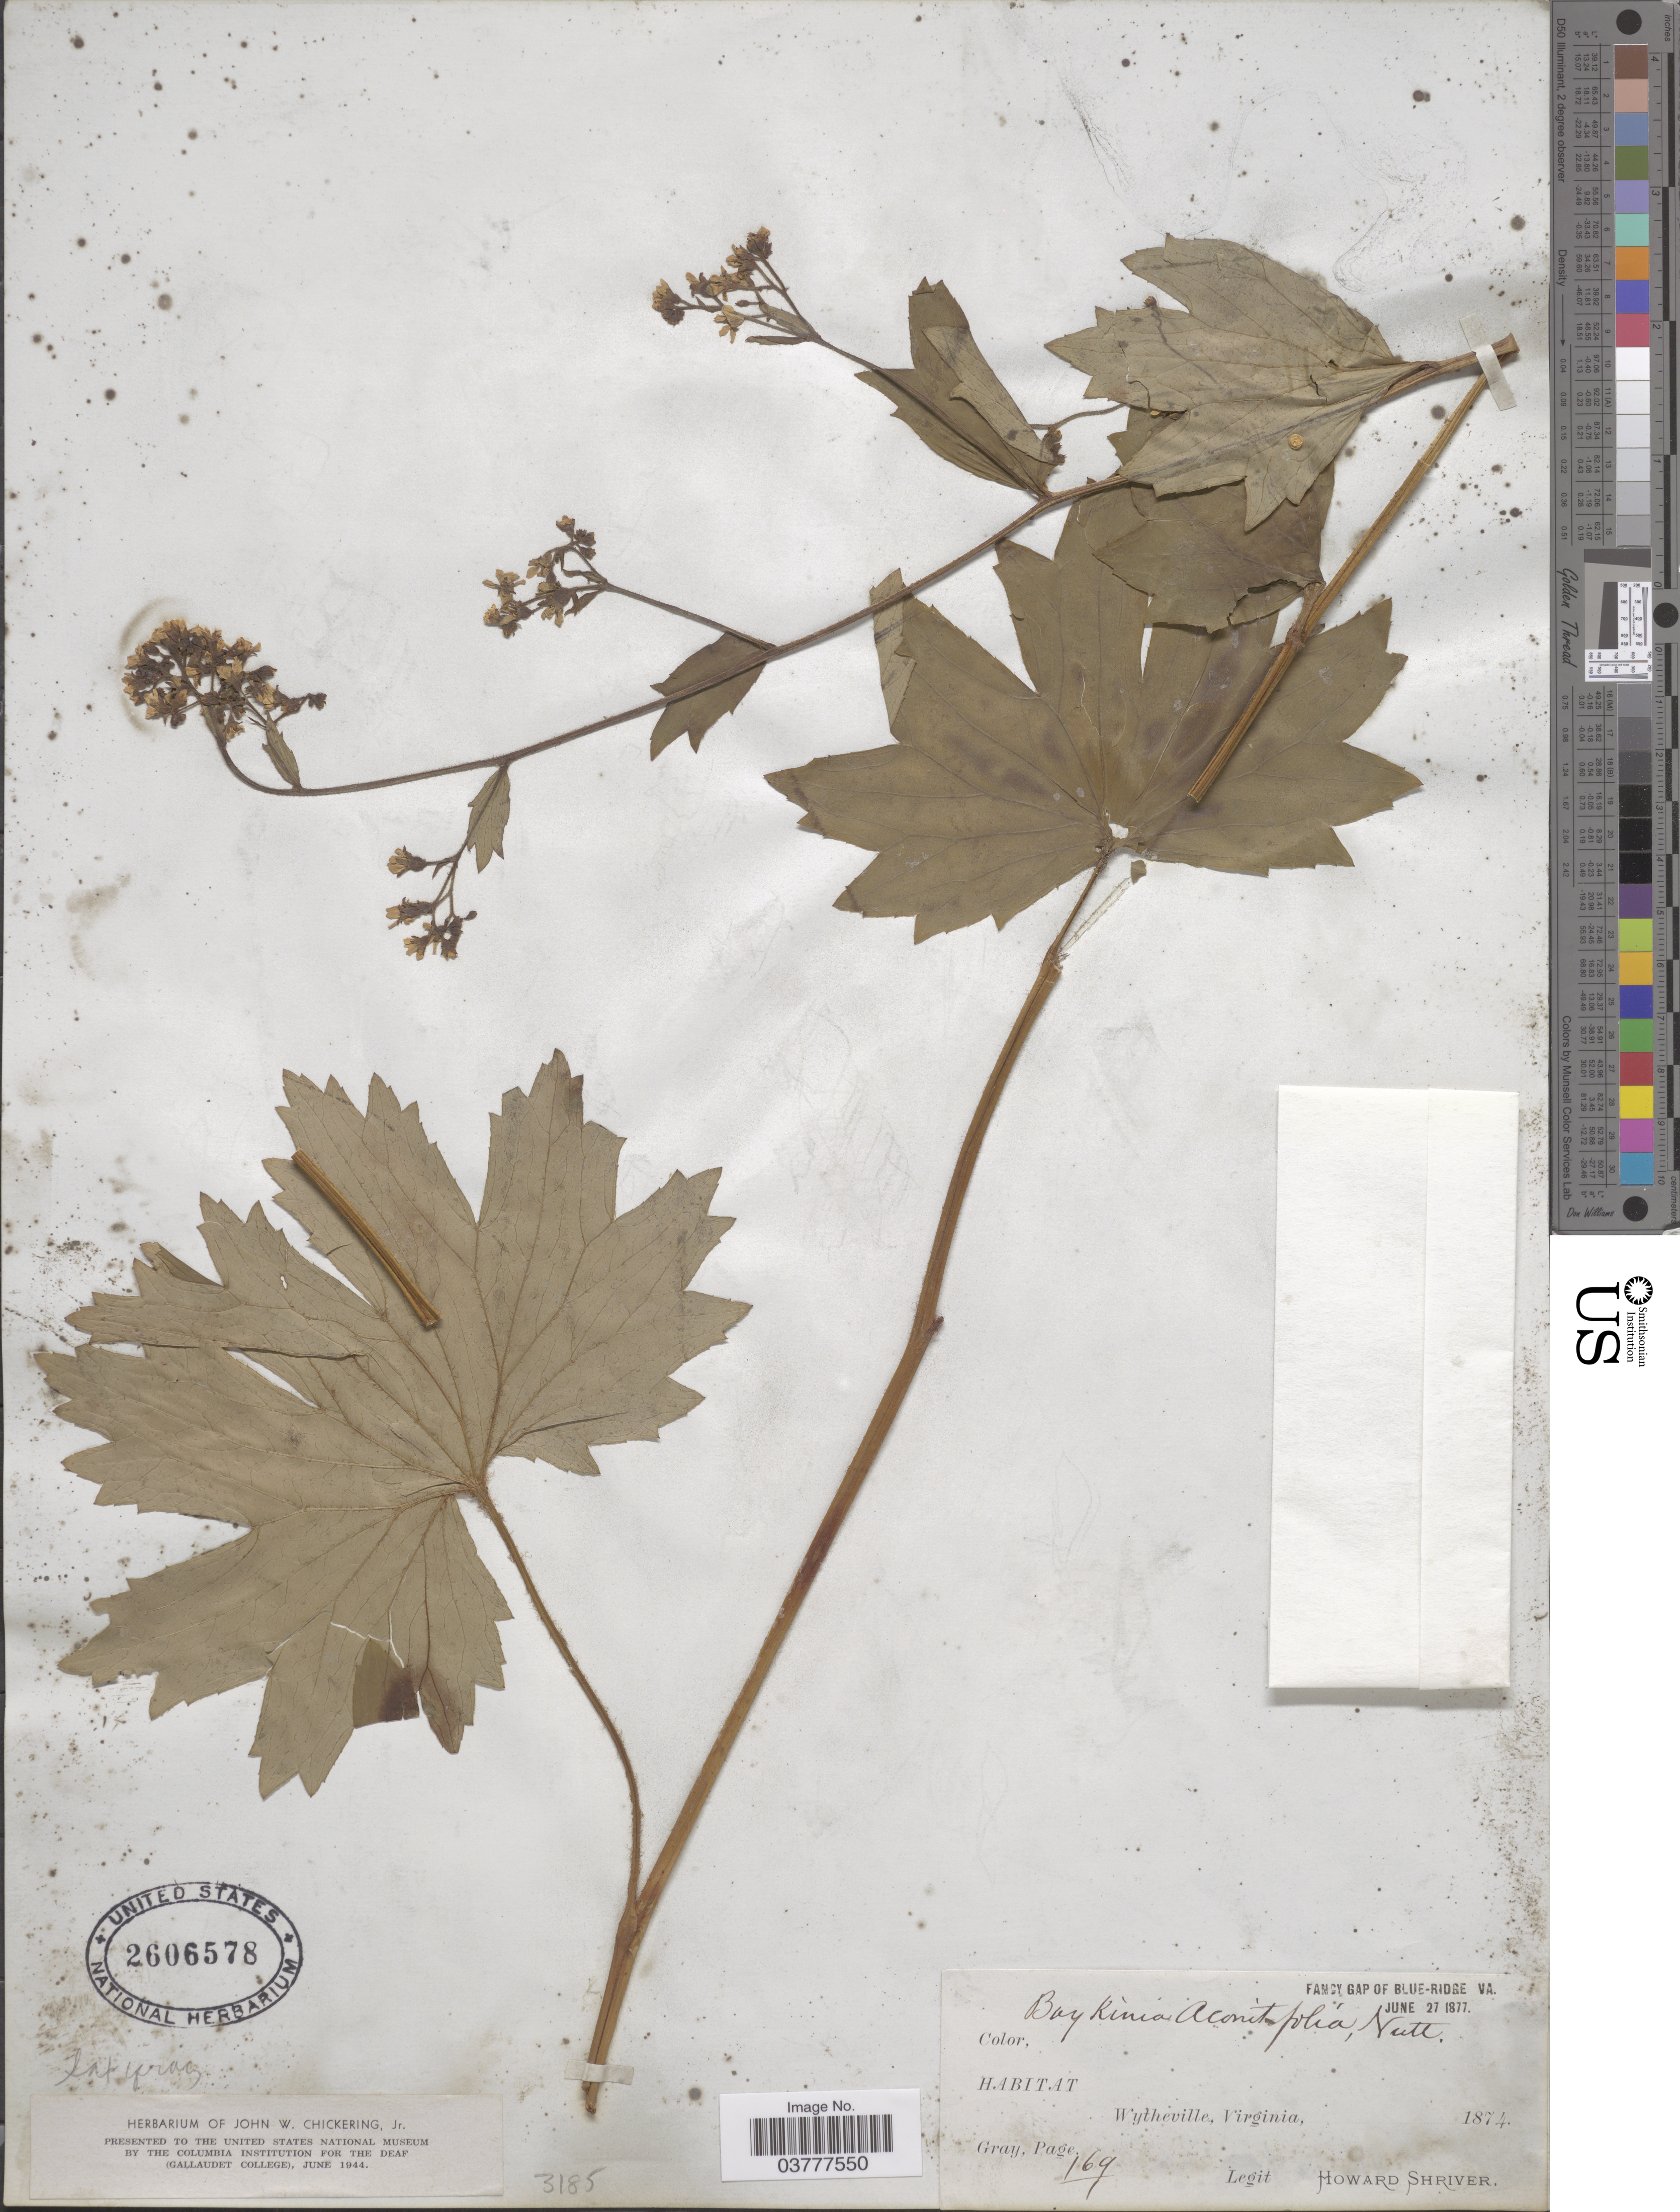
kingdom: Plantae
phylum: Tracheophyta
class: Magnoliopsida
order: Saxifragales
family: Saxifragaceae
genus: Boykinia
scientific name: Boykinia aconitifolia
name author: Nutt.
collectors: H. Shriver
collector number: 169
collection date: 1874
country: United States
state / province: Virginia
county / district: Wythe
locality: Wytheville. Fancy Gap of Blue-Ridge.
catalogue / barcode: US 2606578